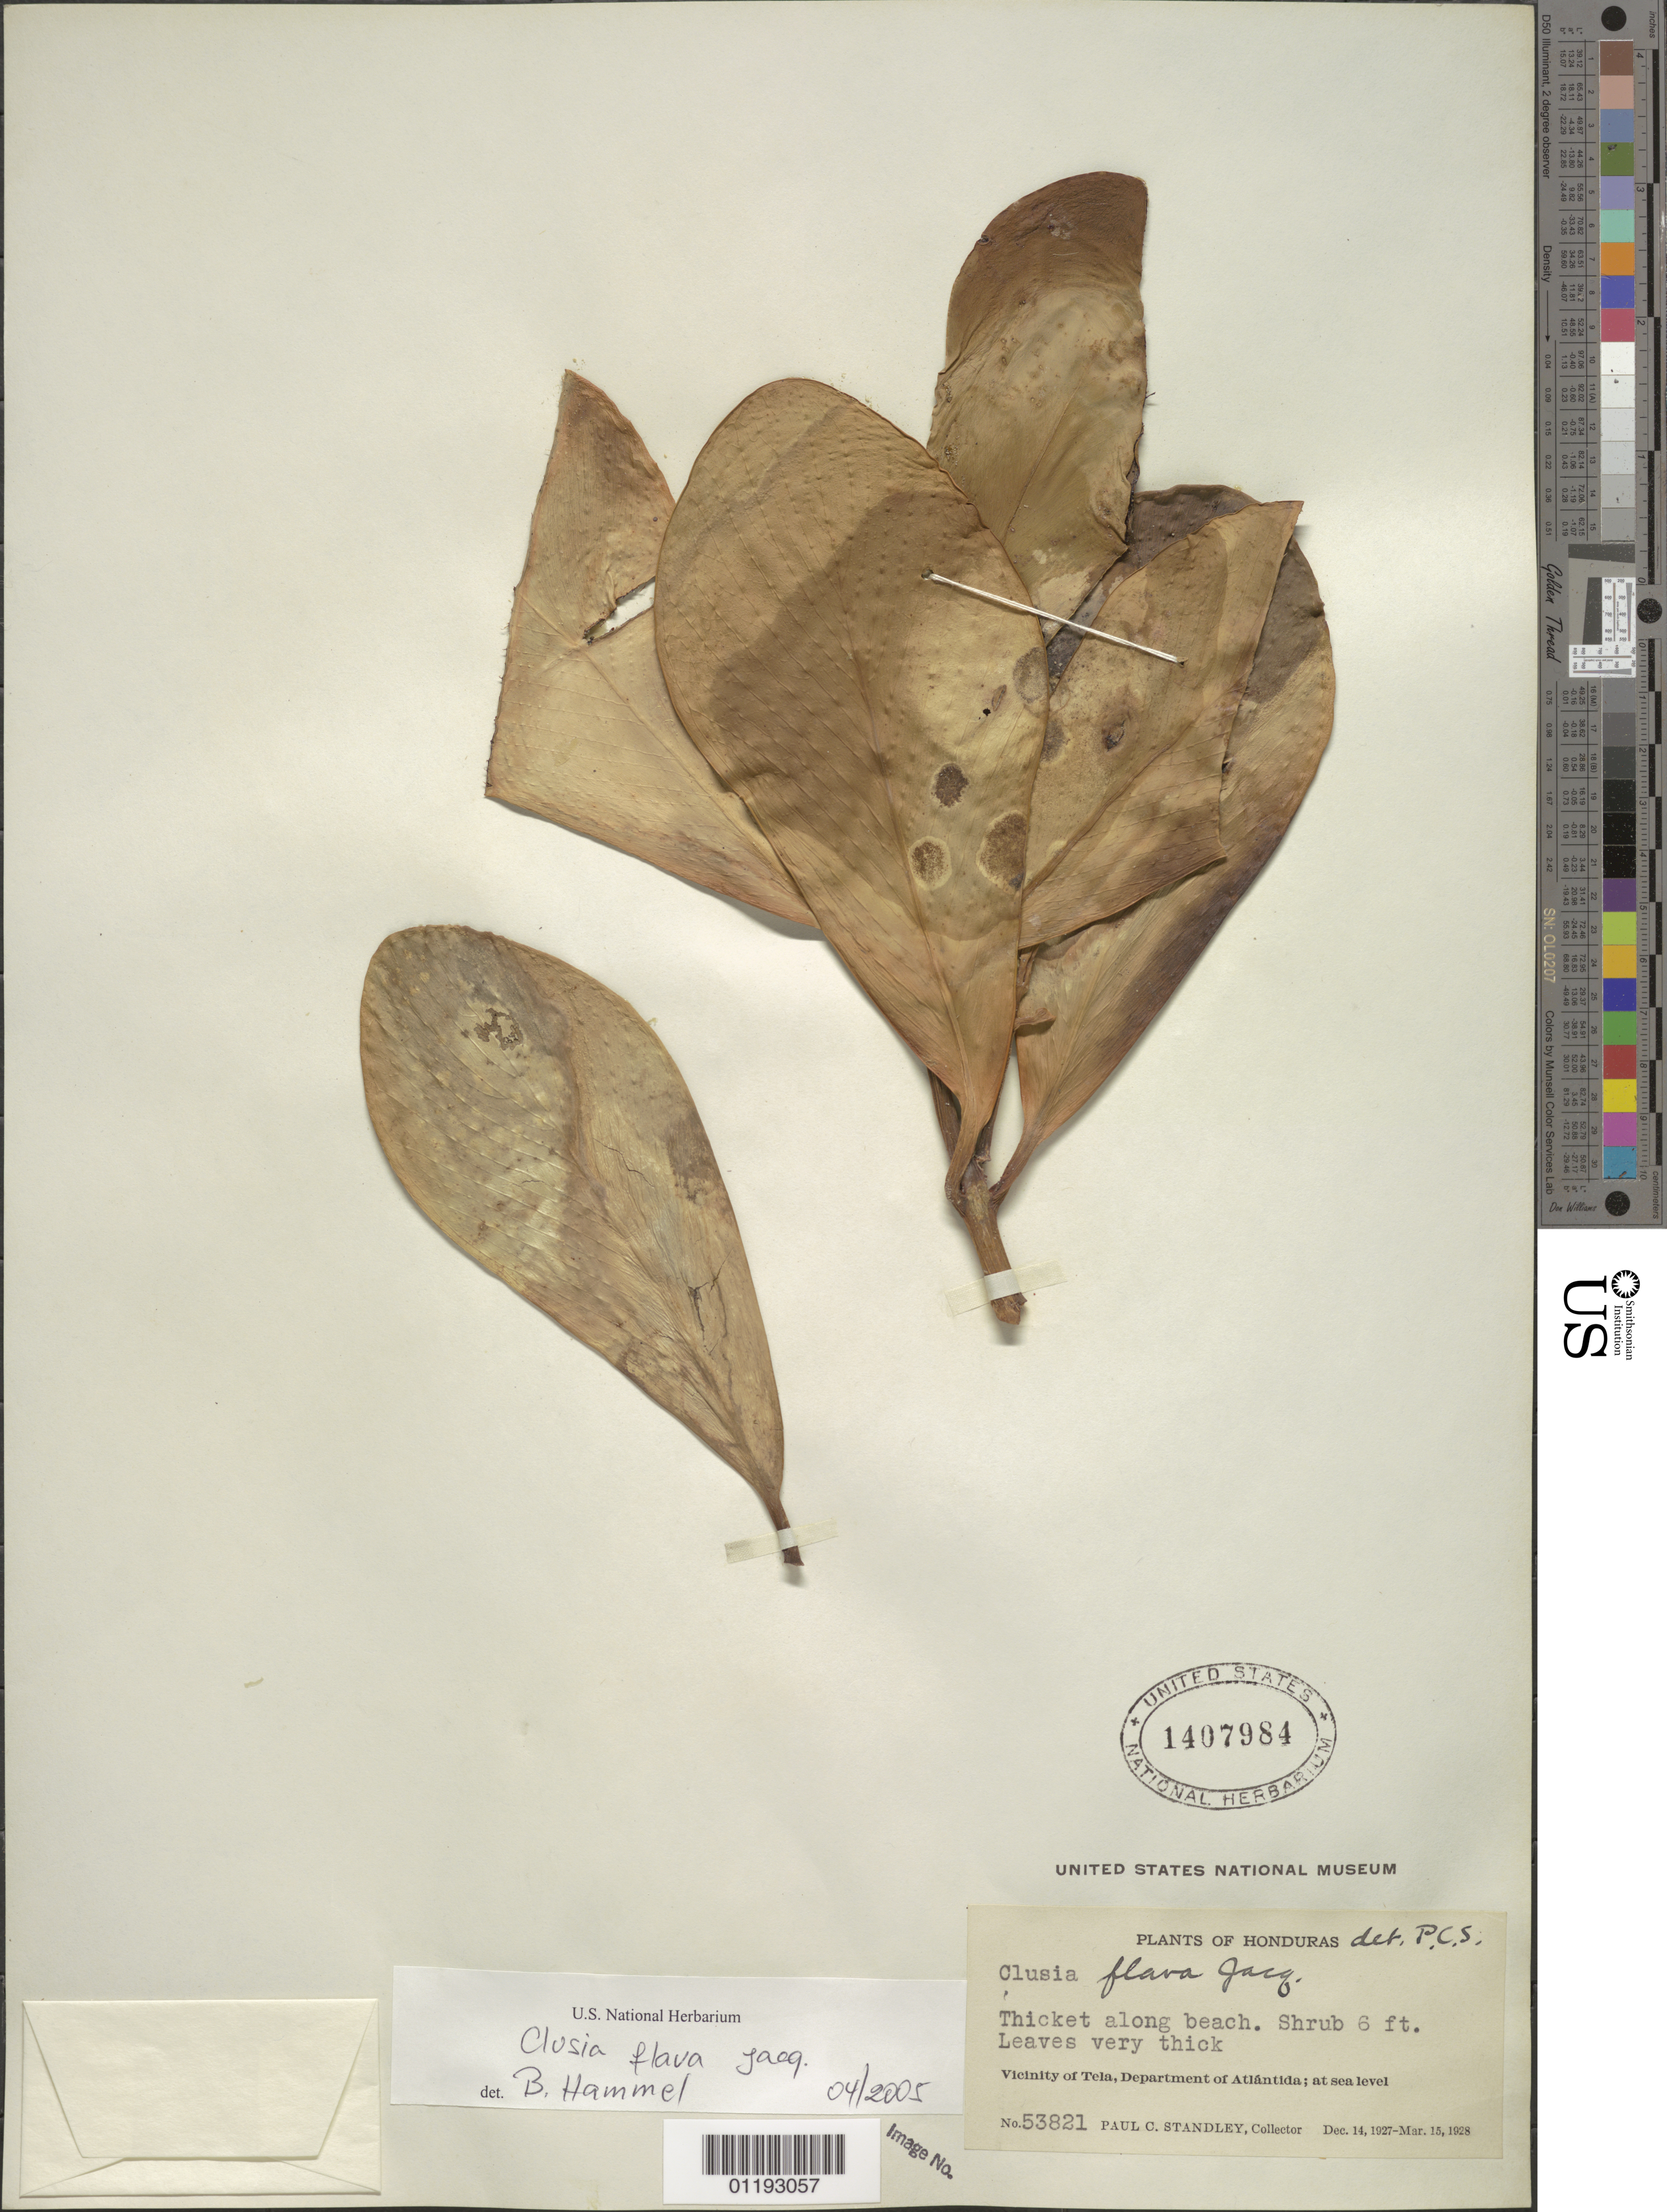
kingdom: Plantae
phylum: Tracheophyta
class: Magnoliopsida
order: Malpighiales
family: Clusiaceae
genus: Clusia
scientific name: Clusia flava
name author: Jacq.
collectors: P. C. Standley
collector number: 53821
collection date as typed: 14 Dec 1927 to 15 Mar 1928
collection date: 1927-12-14/1928-03-15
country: Honduras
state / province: Atlántida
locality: Vicinity of Tela, sea level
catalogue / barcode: US 1407984